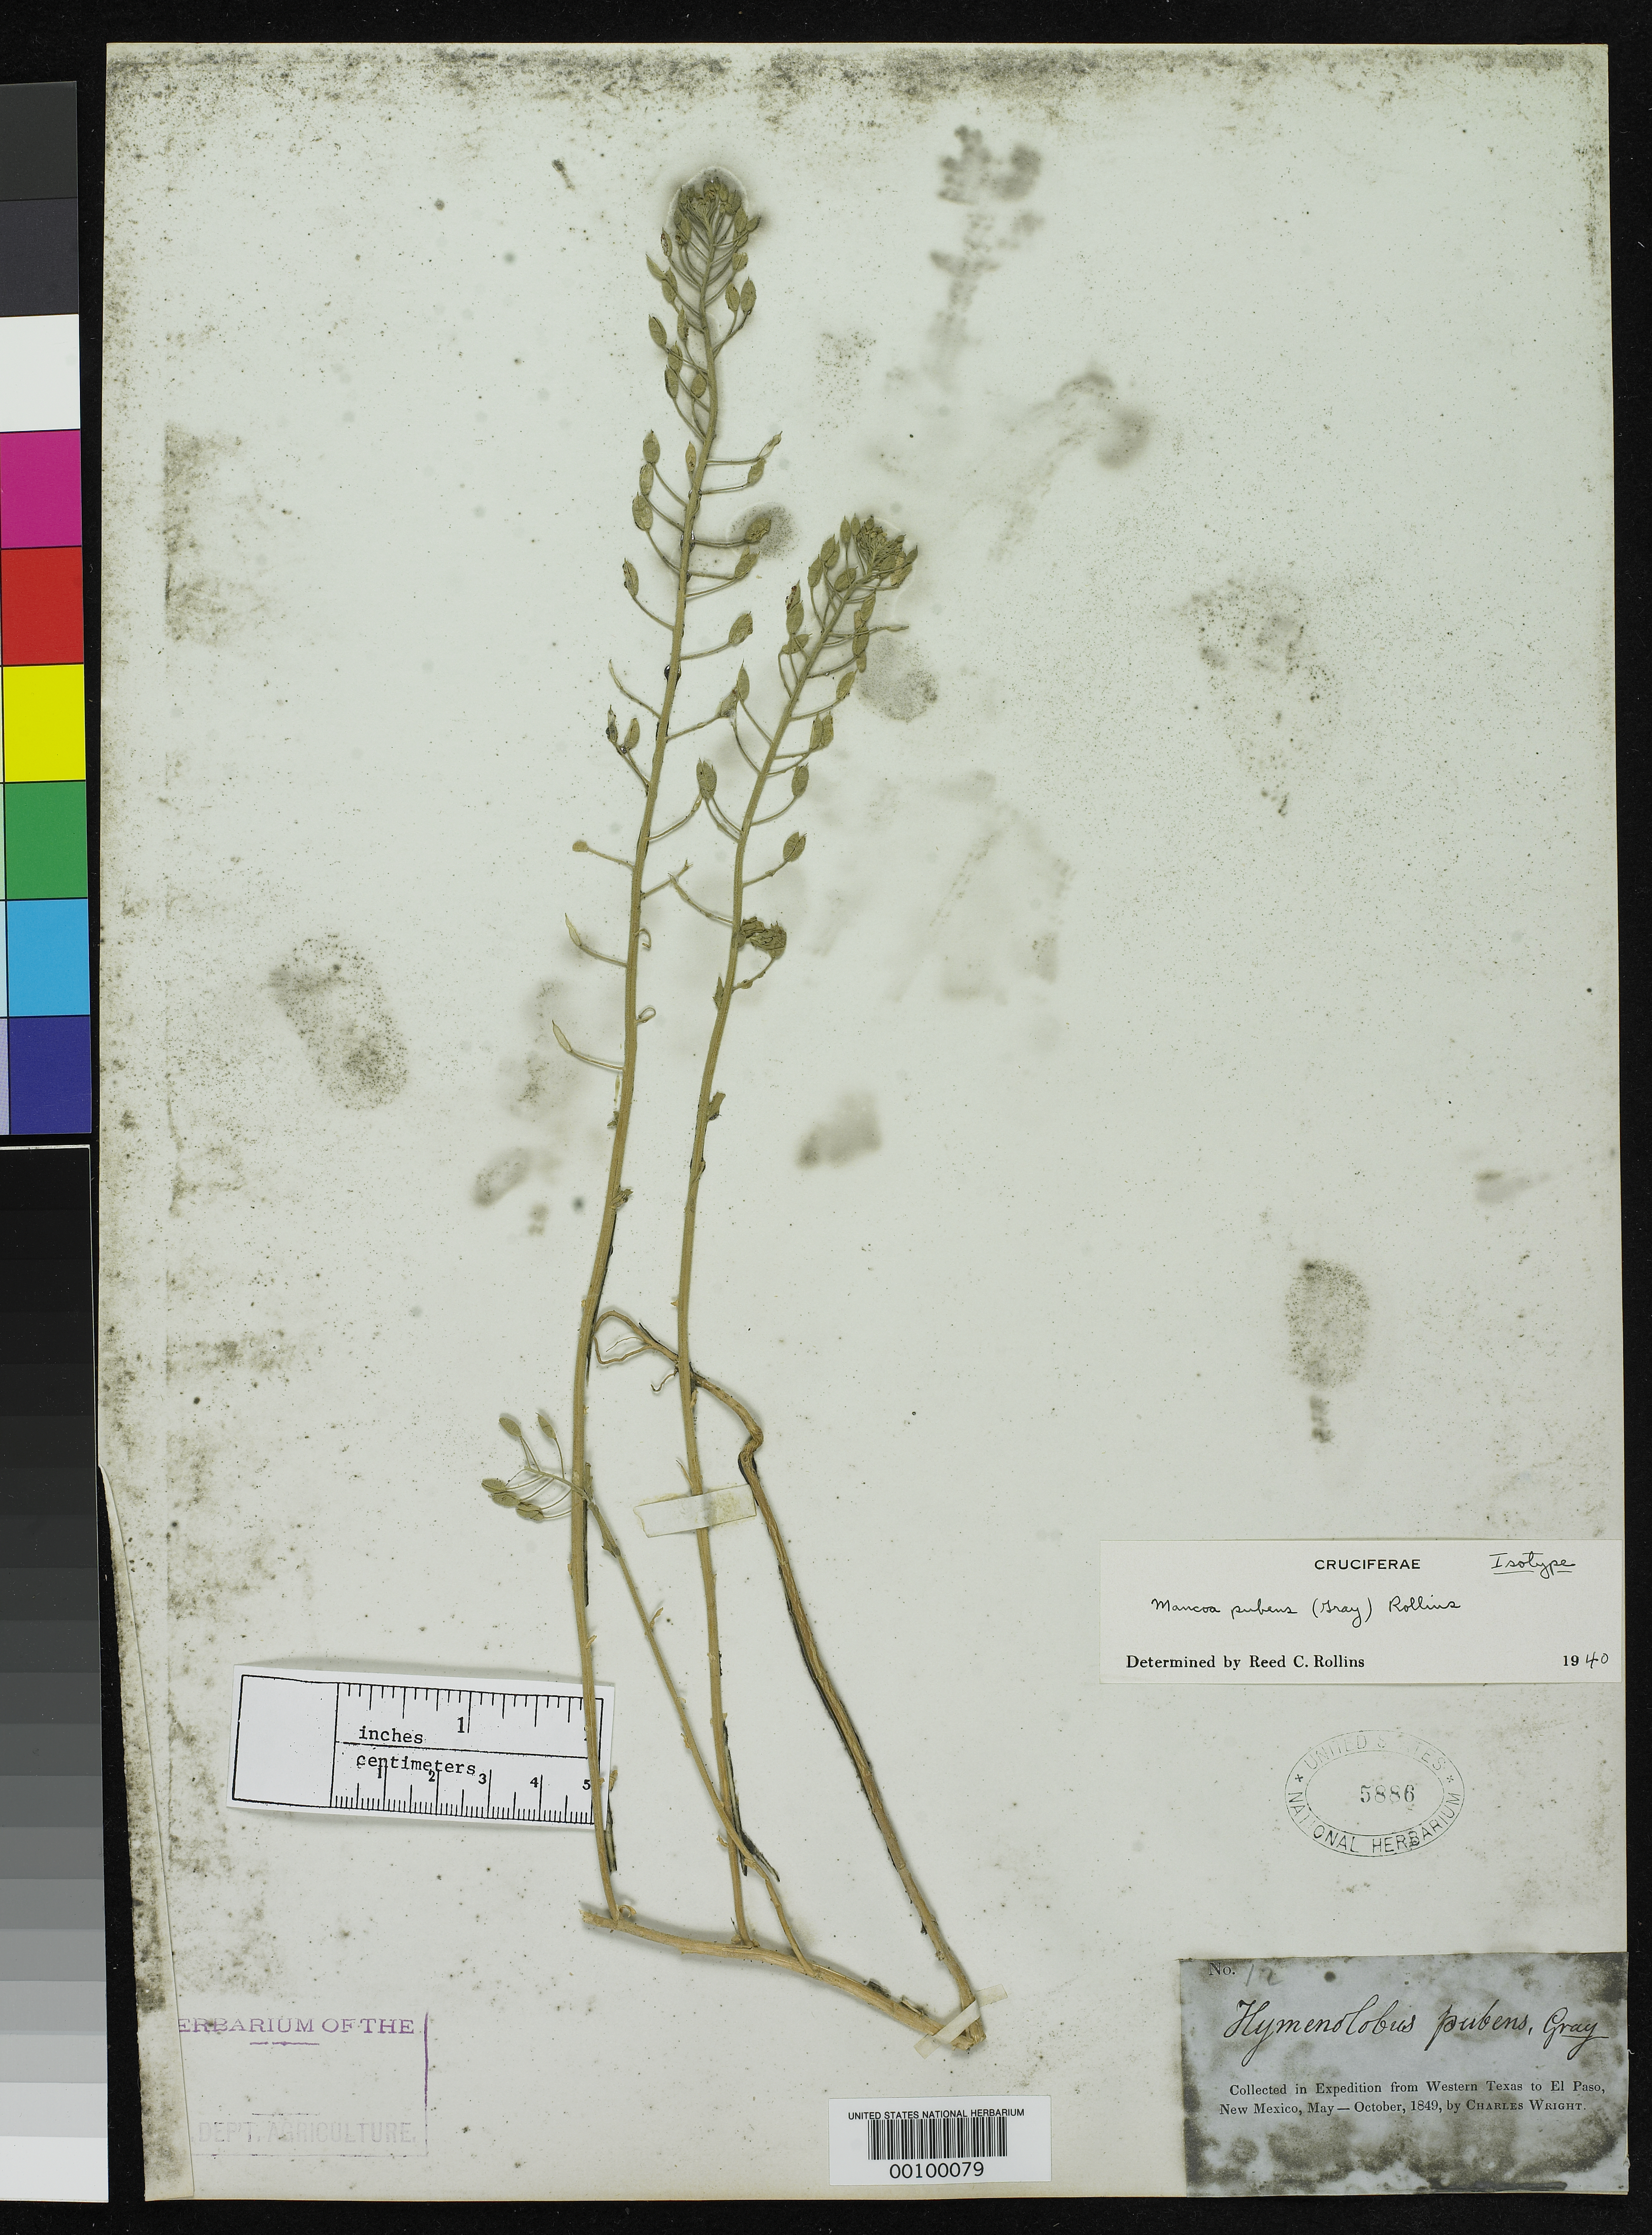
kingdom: Plantae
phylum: Tracheophyta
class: Magnoliopsida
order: Brassicales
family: Brassicaceae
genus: Hymenolobus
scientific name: Hymenolobus pubens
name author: A. Gray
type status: Type Collection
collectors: C. Wright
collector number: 12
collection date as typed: Aug 1849 to -- Oct 1849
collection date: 1849-08/1849-10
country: United States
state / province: Texas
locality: Western Texas to El Paso, New Mexico.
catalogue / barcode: US 5886